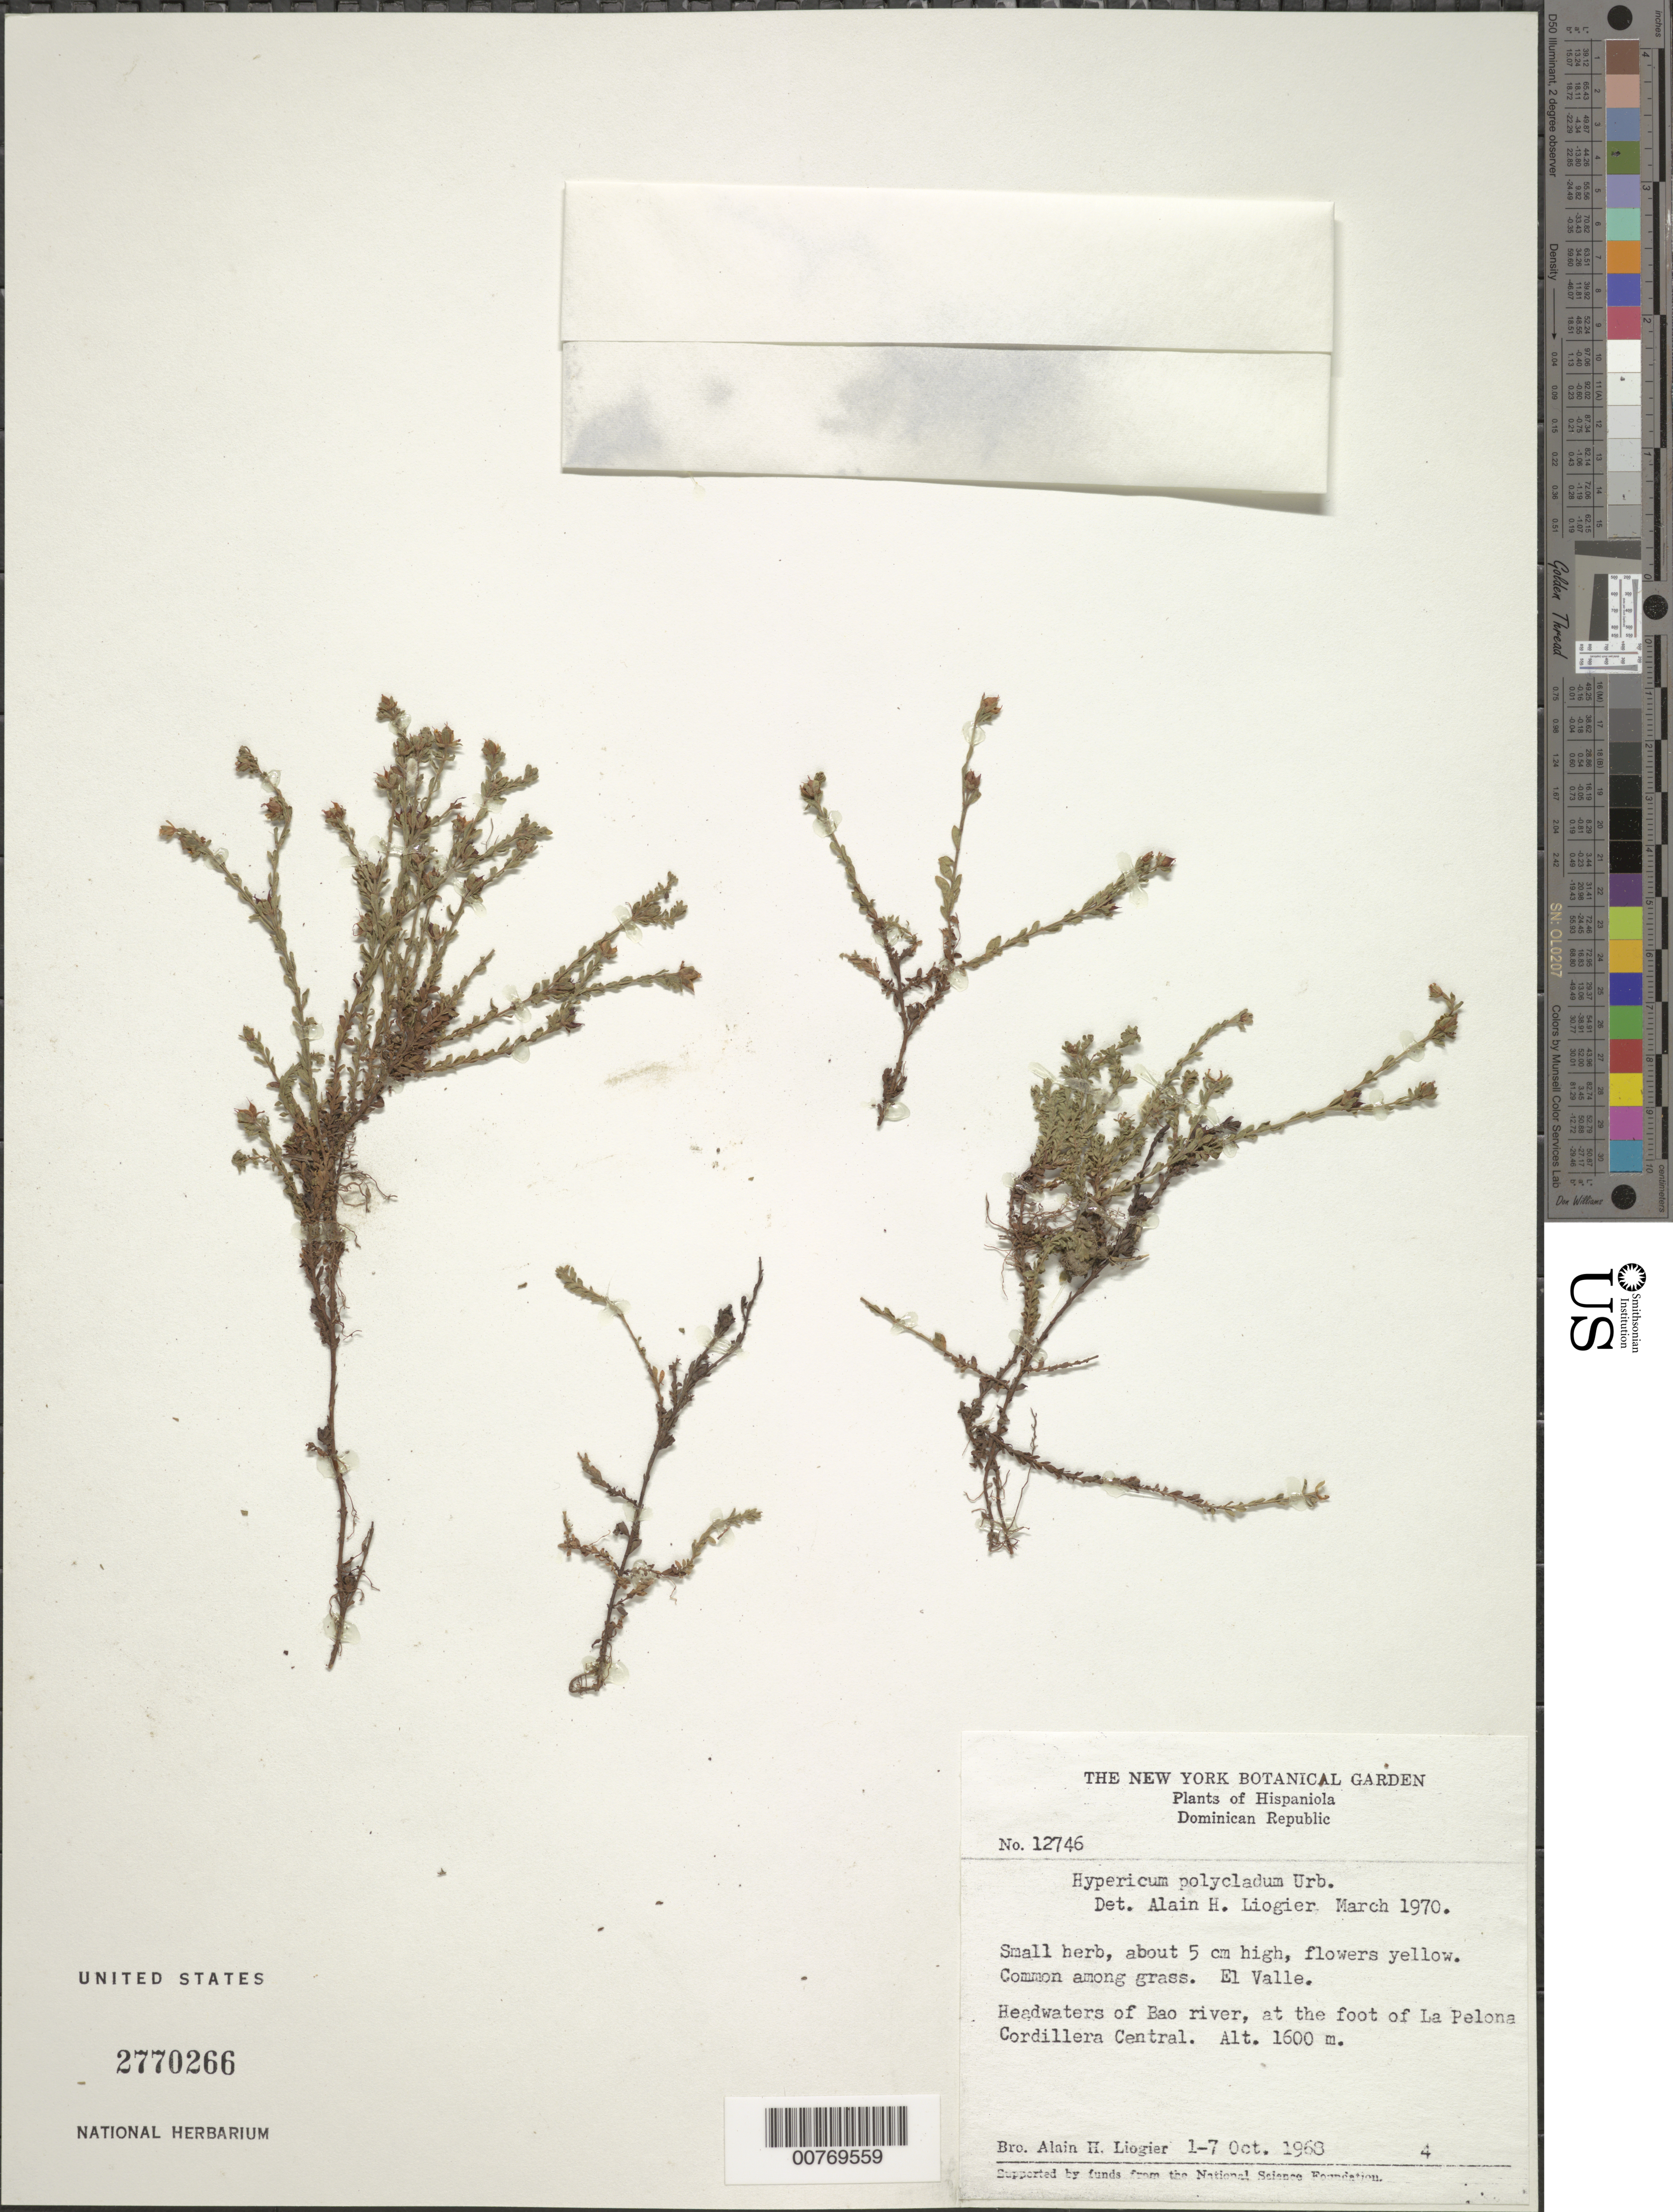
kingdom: Plantae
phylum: Tracheophyta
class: Magnoliopsida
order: Malpighiales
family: Hypericaceae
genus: Hypericum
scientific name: Hypericum polycladum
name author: Urb.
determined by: Liogier, Alain H.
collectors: A. H. Liogier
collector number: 12746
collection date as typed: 01 Oct 1968 to 07 Oct 1968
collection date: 1968-10-01/1968-10-07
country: Dominican Republic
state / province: San Juan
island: Hispaniola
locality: El Valle, headwaters of Bao river, at the foot of La Pelona, Cordillera Central.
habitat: Among grass.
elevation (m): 1600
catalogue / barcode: US 2770256